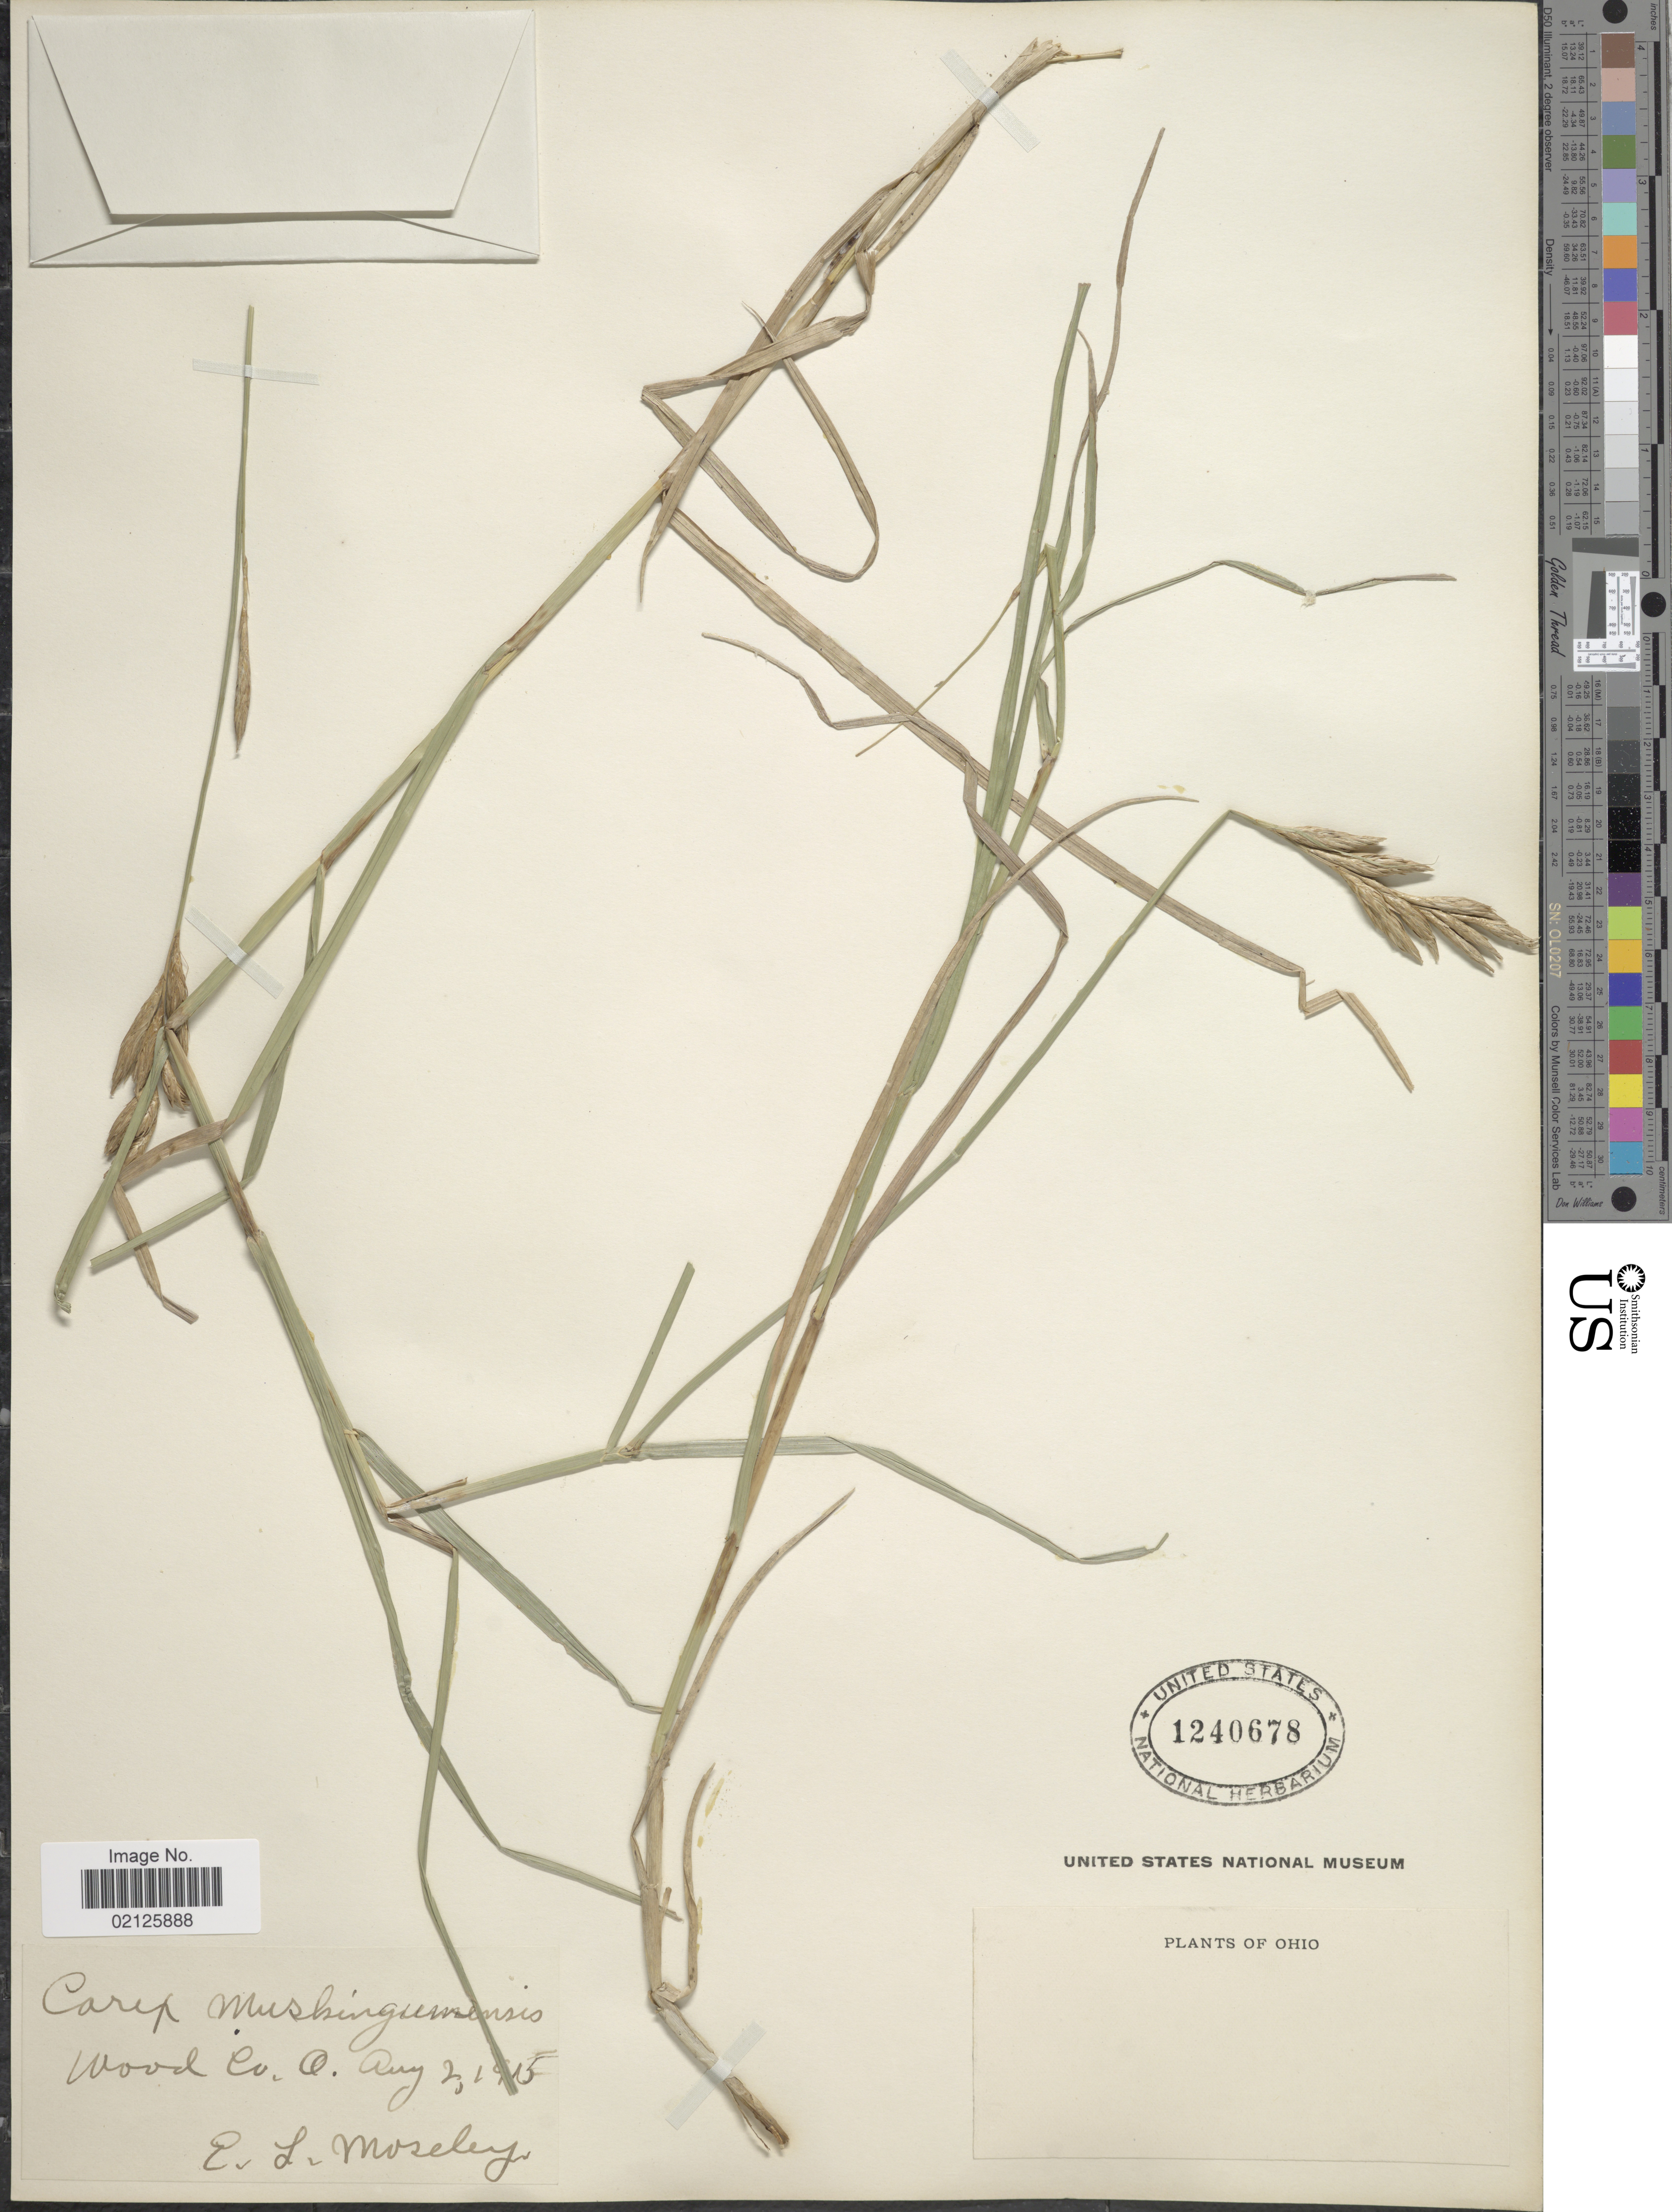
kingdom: Plantae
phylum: Tracheophyta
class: Liliopsida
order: Poales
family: Cyperaceae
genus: Carex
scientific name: Carex muskingumensis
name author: Schwein.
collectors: E. Moseley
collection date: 1915-08-02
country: United States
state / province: Ohio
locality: Wood Co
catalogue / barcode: US 1240678